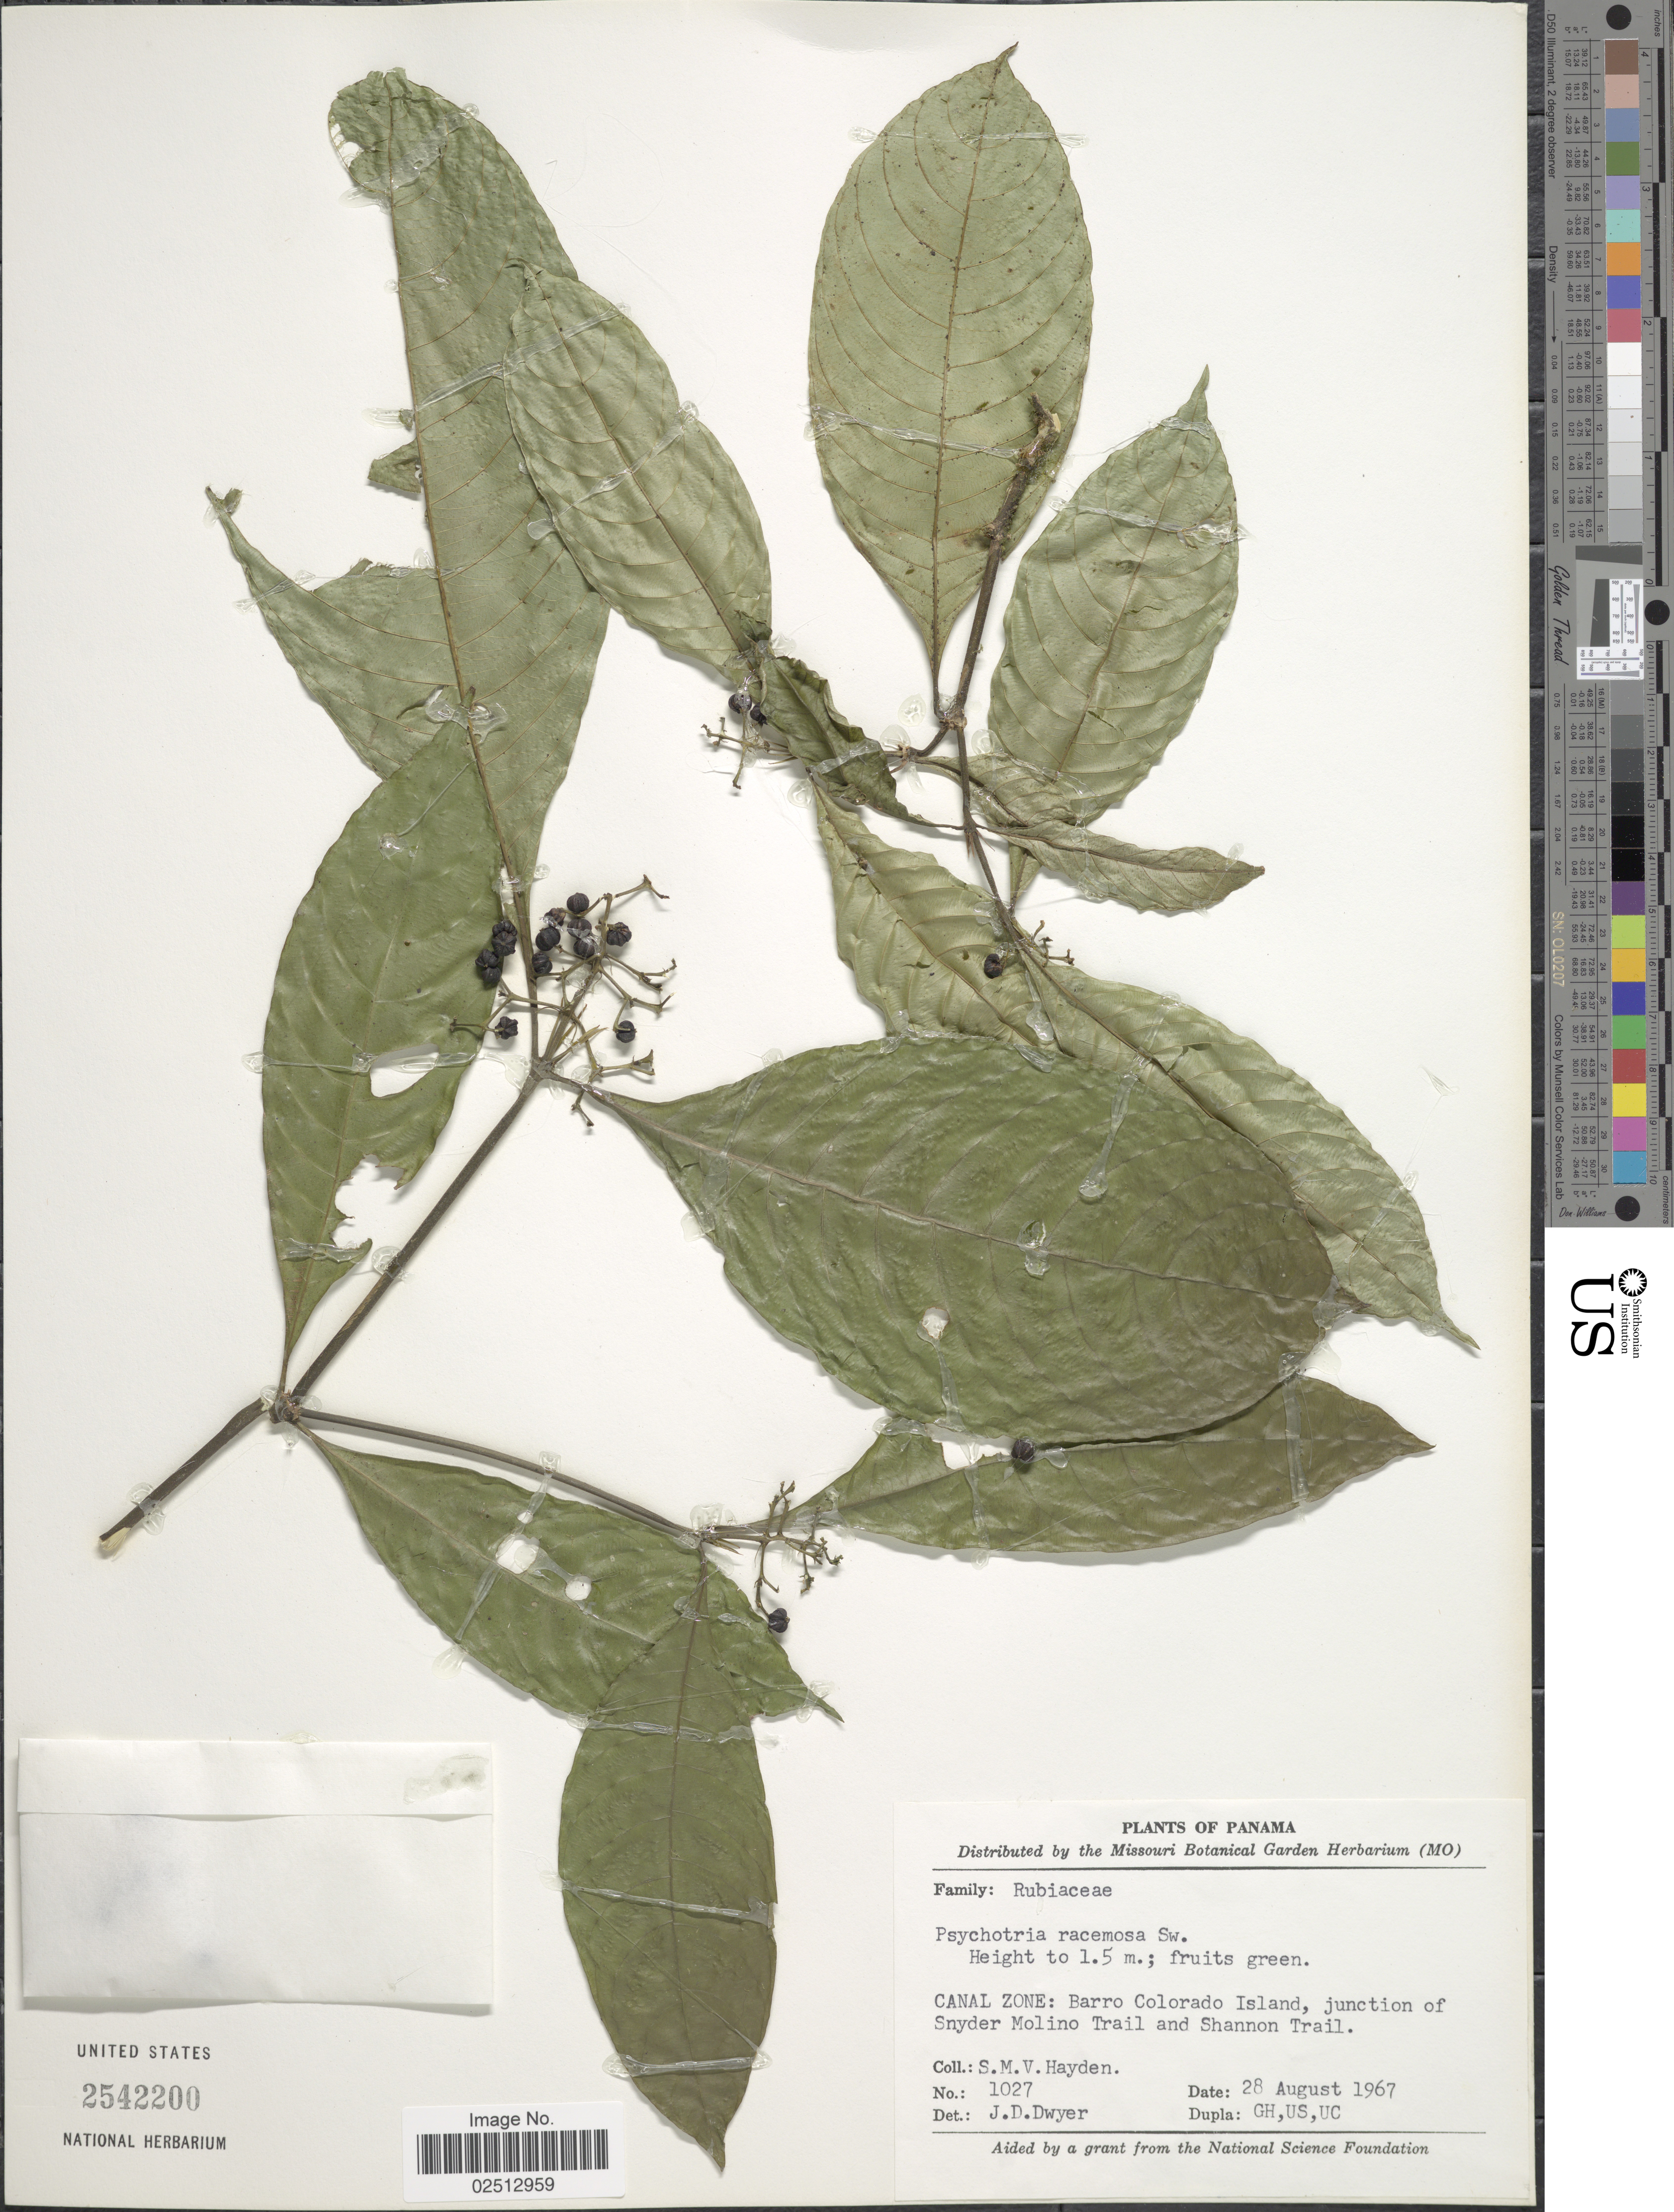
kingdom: Plantae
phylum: Tracheophyta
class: Magnoliopsida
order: Gentianales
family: Rubiaceae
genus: Psychotria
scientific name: Psychotria racemosa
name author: (Aubl.) Raeuschel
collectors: S. M. Hayden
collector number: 1027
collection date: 1967-08-28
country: Panama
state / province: Panamá Oeste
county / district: Canal Zone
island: Barro Colorado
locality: Canal Zone: Barro Colorado Island, junction of Snyder Molino Trail and Shannon Trail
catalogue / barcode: US 2542200